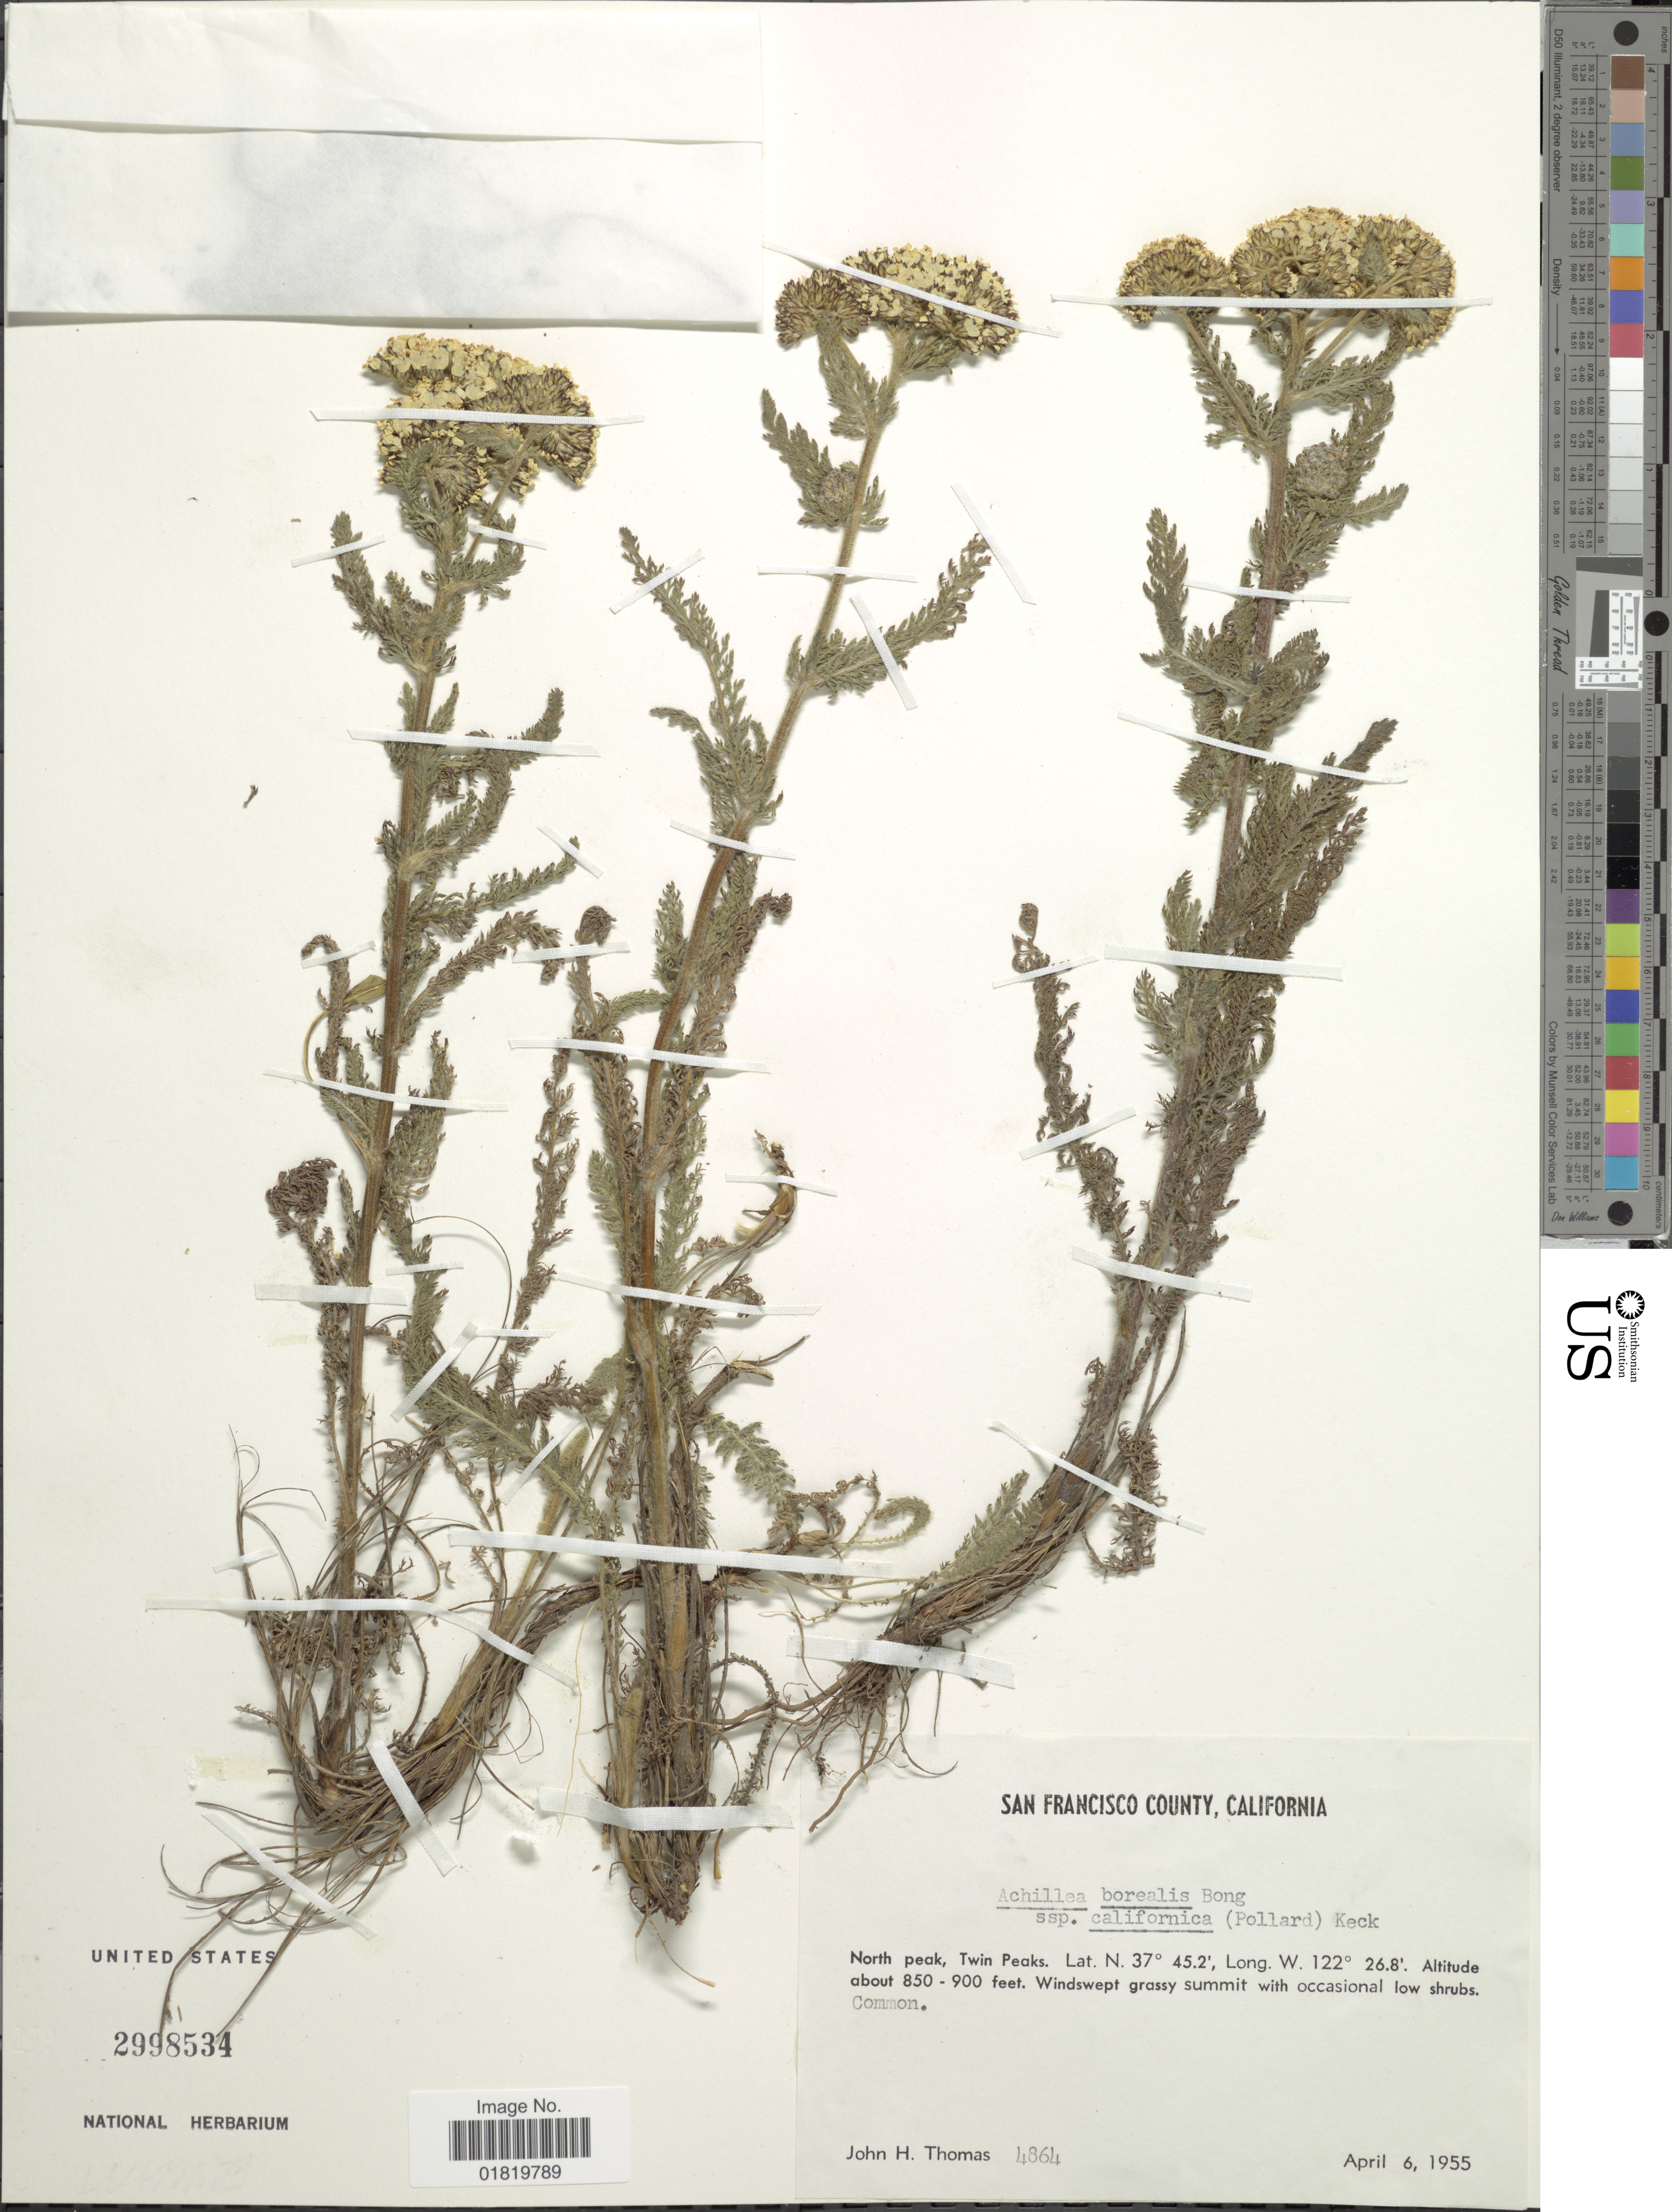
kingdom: Plantae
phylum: Tracheophyta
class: Magnoliopsida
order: Asterales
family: Asteraceae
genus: Achillea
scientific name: Achillea borealis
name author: Bong.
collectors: J. H. Thomas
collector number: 4864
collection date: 1955-04-06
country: United States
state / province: California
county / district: San Francisco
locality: San Francisco County, California. North peak, Twin Peaks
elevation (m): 259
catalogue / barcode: US 2998534